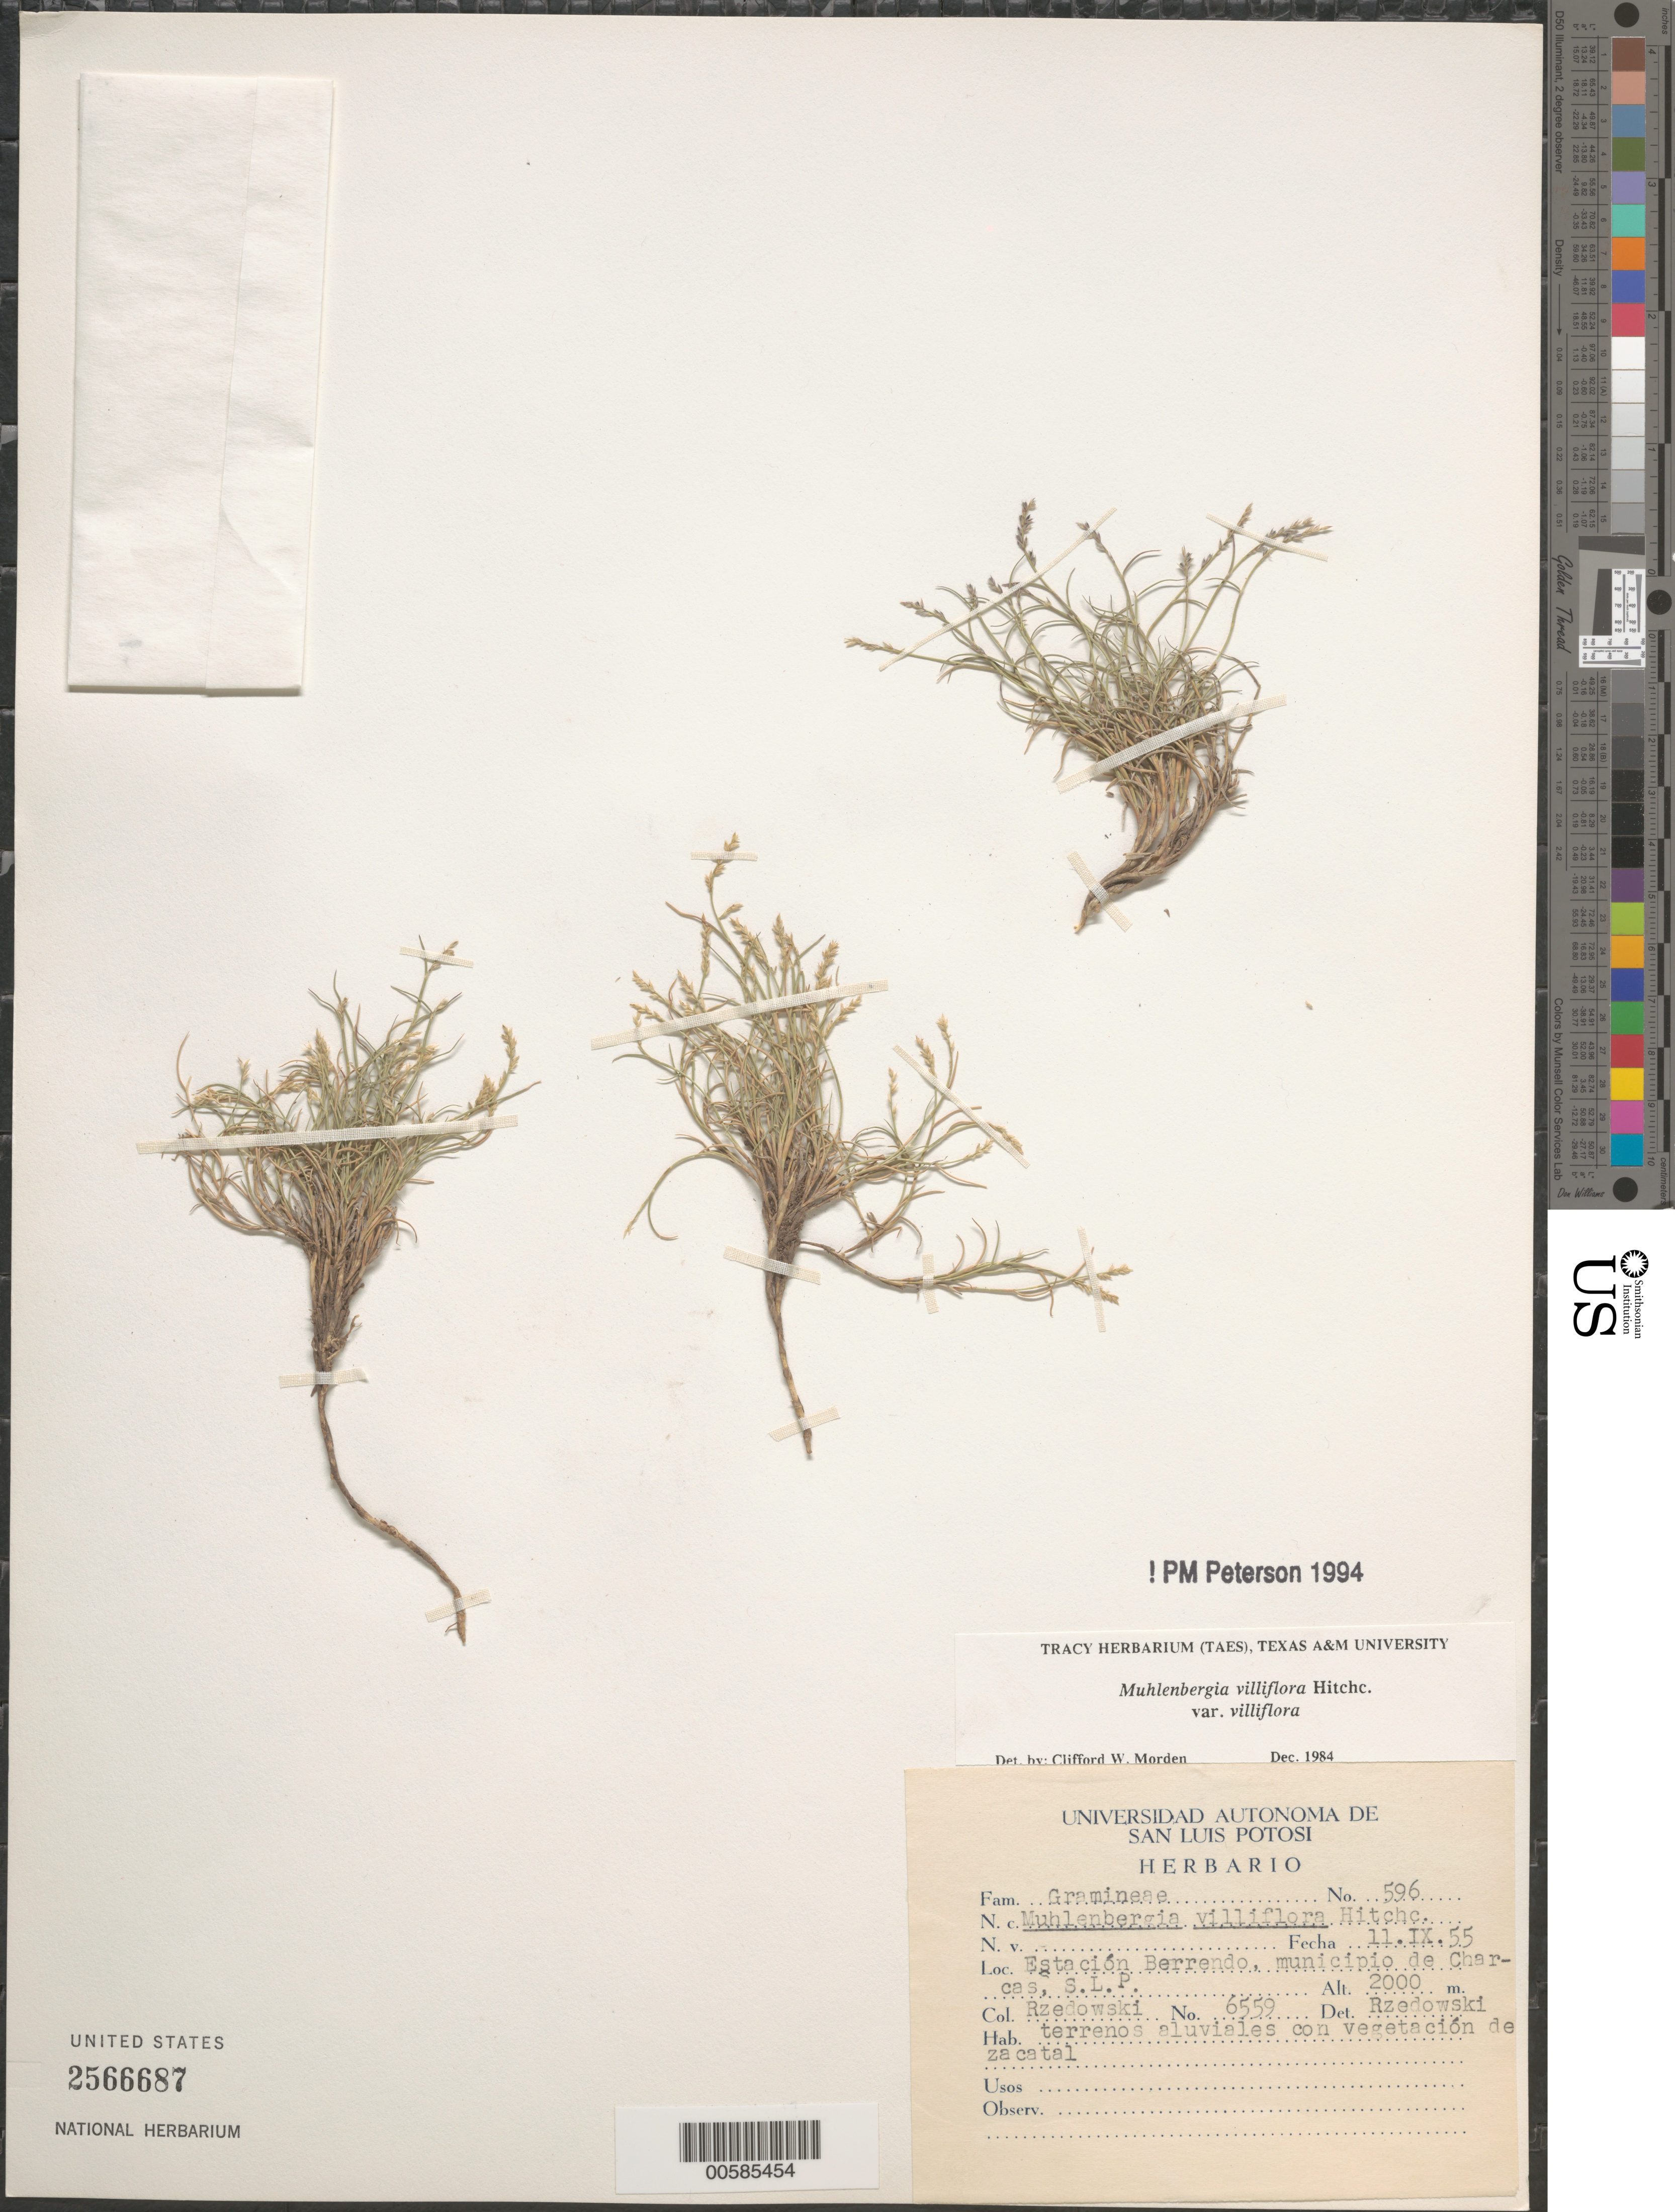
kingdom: Plantae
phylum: Tracheophyta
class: Liliopsida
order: Poales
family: Poaceae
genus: Muhlenbergia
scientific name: Muhlenbergia villiflora var. villiflora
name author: Hitchc.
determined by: Morden, C. W.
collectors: J. Rzedowski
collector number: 6559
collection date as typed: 11 Sep 1955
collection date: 1955-09-11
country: Mexico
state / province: San Luis Potosi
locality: Estación Berrendo, municipio de Charcas.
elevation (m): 2000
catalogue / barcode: US 2566687